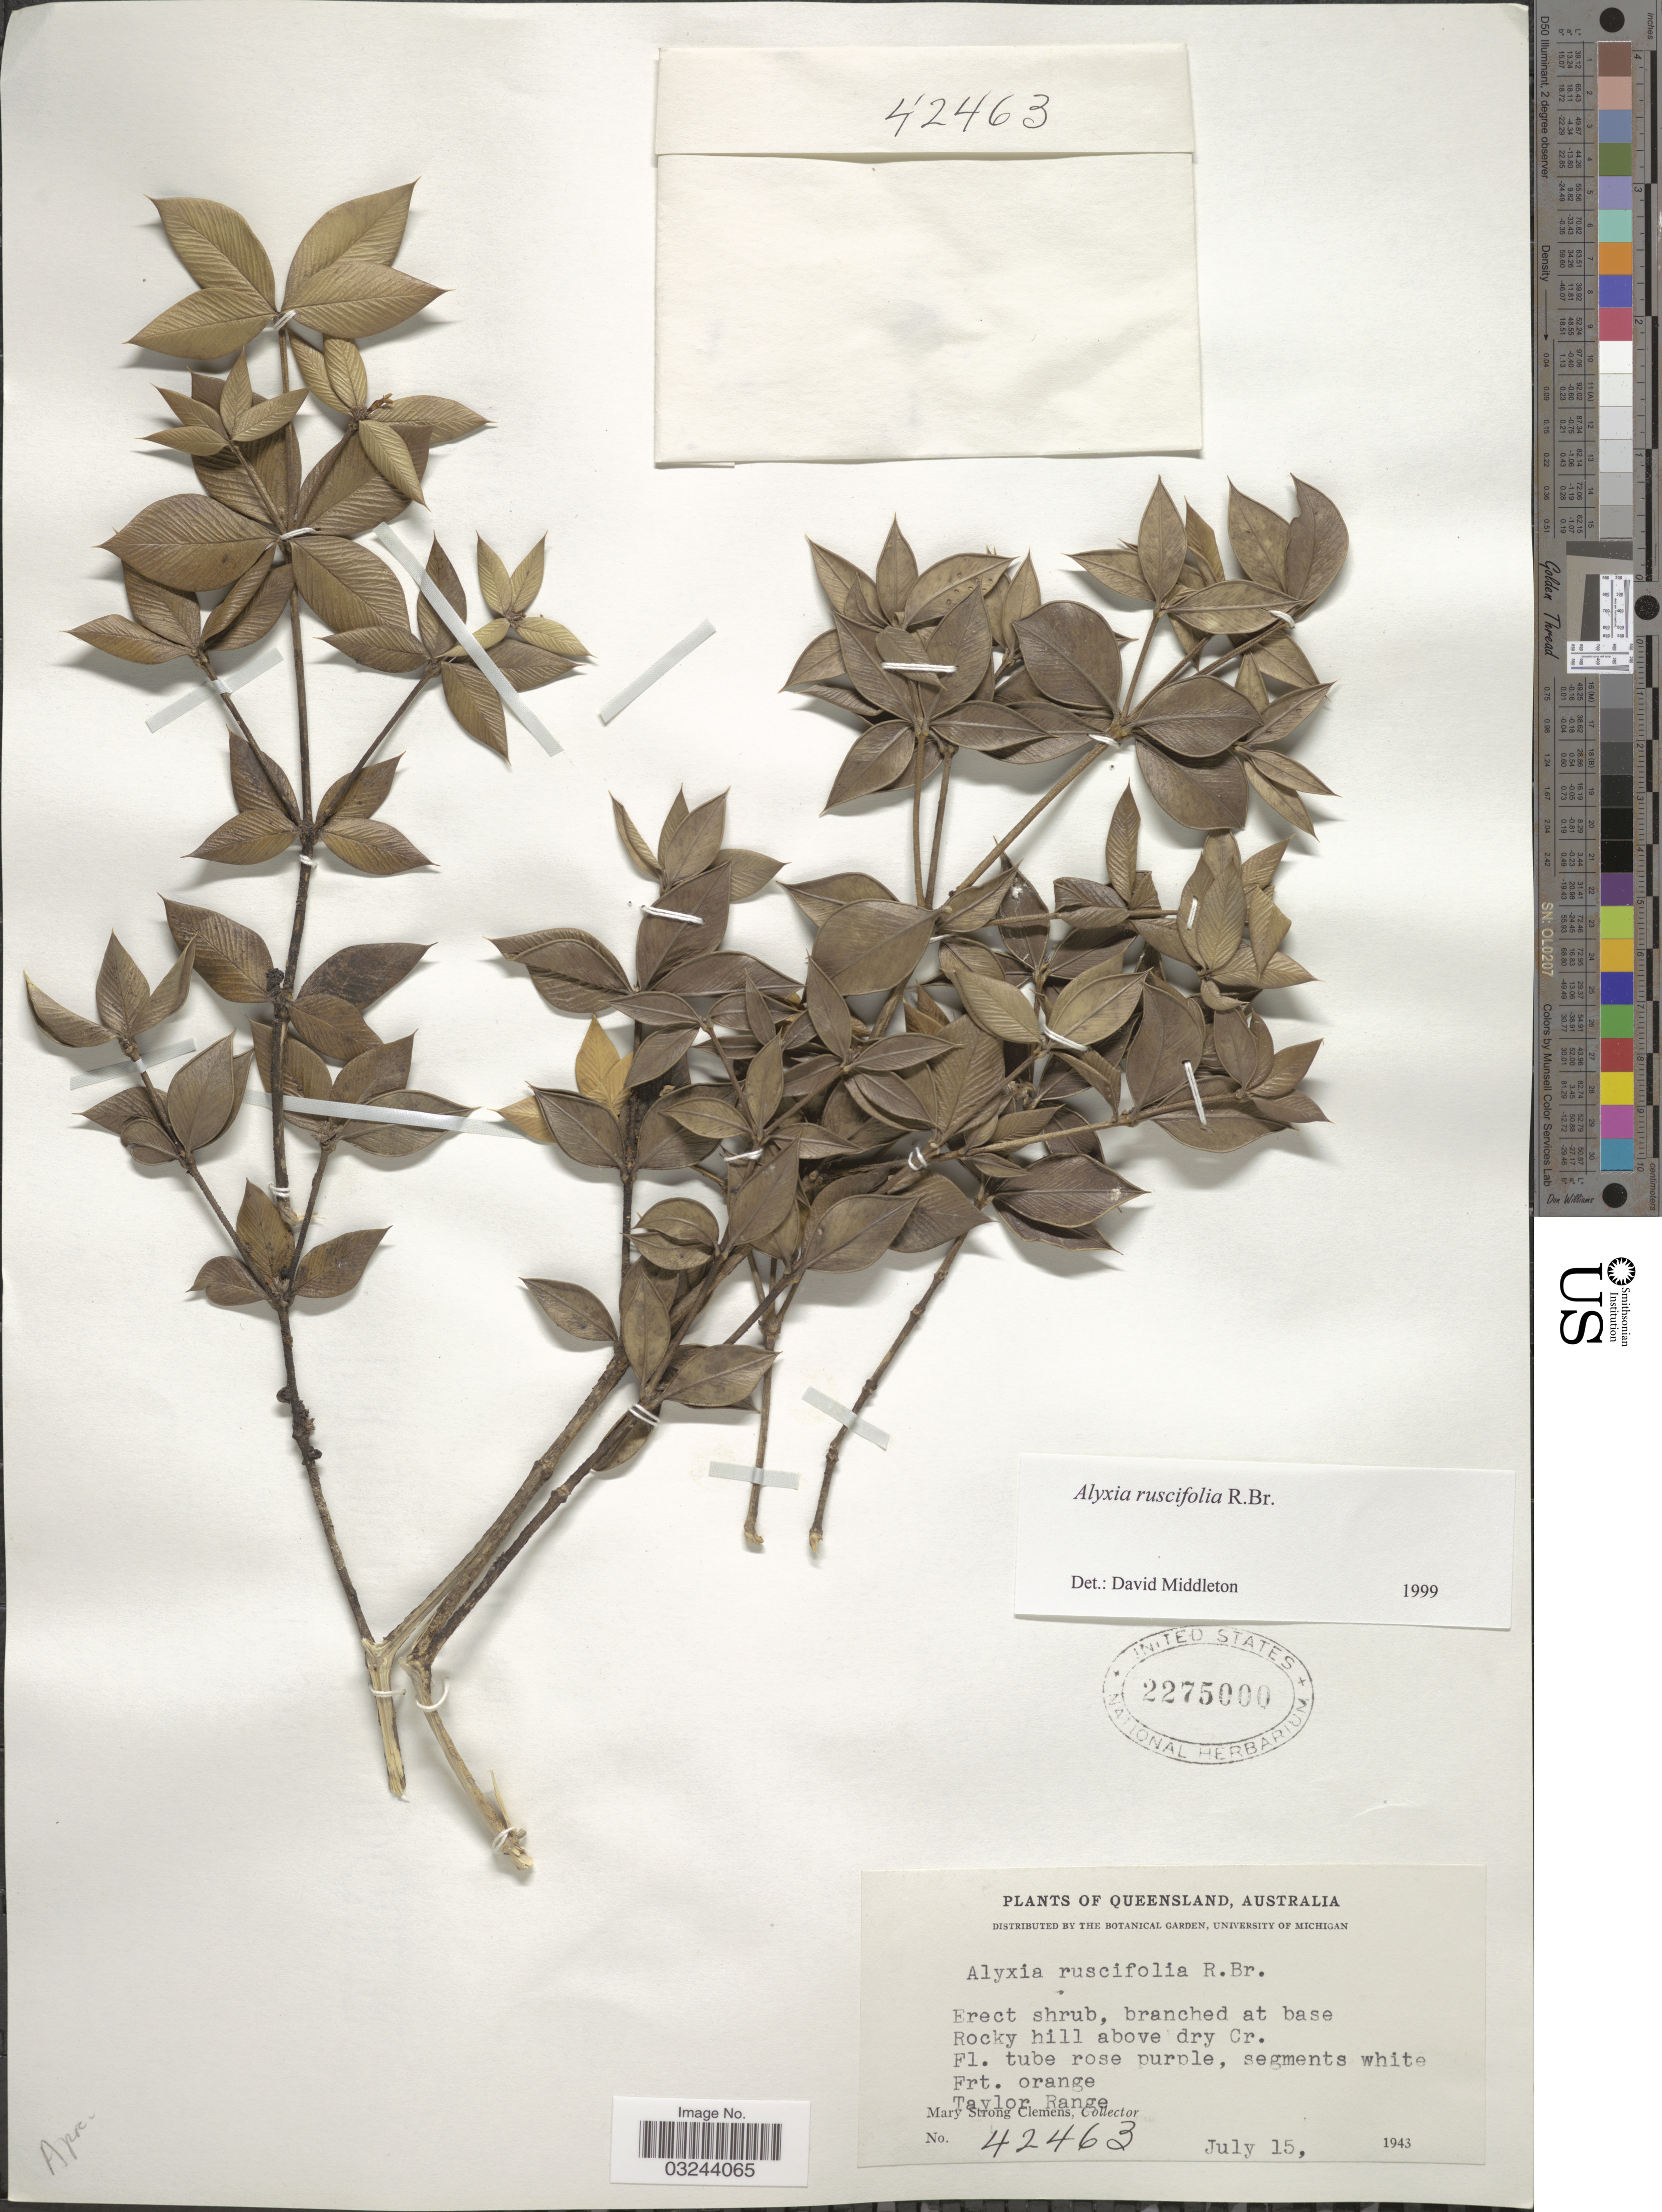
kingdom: Plantae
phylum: Tracheophyta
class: Magnoliopsida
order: Gentianales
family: Apocynaceae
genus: Alyxia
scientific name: Alyxia ruscifolia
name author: R. Br.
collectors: M. S. Clemens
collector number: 42463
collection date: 1943-07-15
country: Australia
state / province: Queensland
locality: Taylor Range.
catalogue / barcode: US 2275000